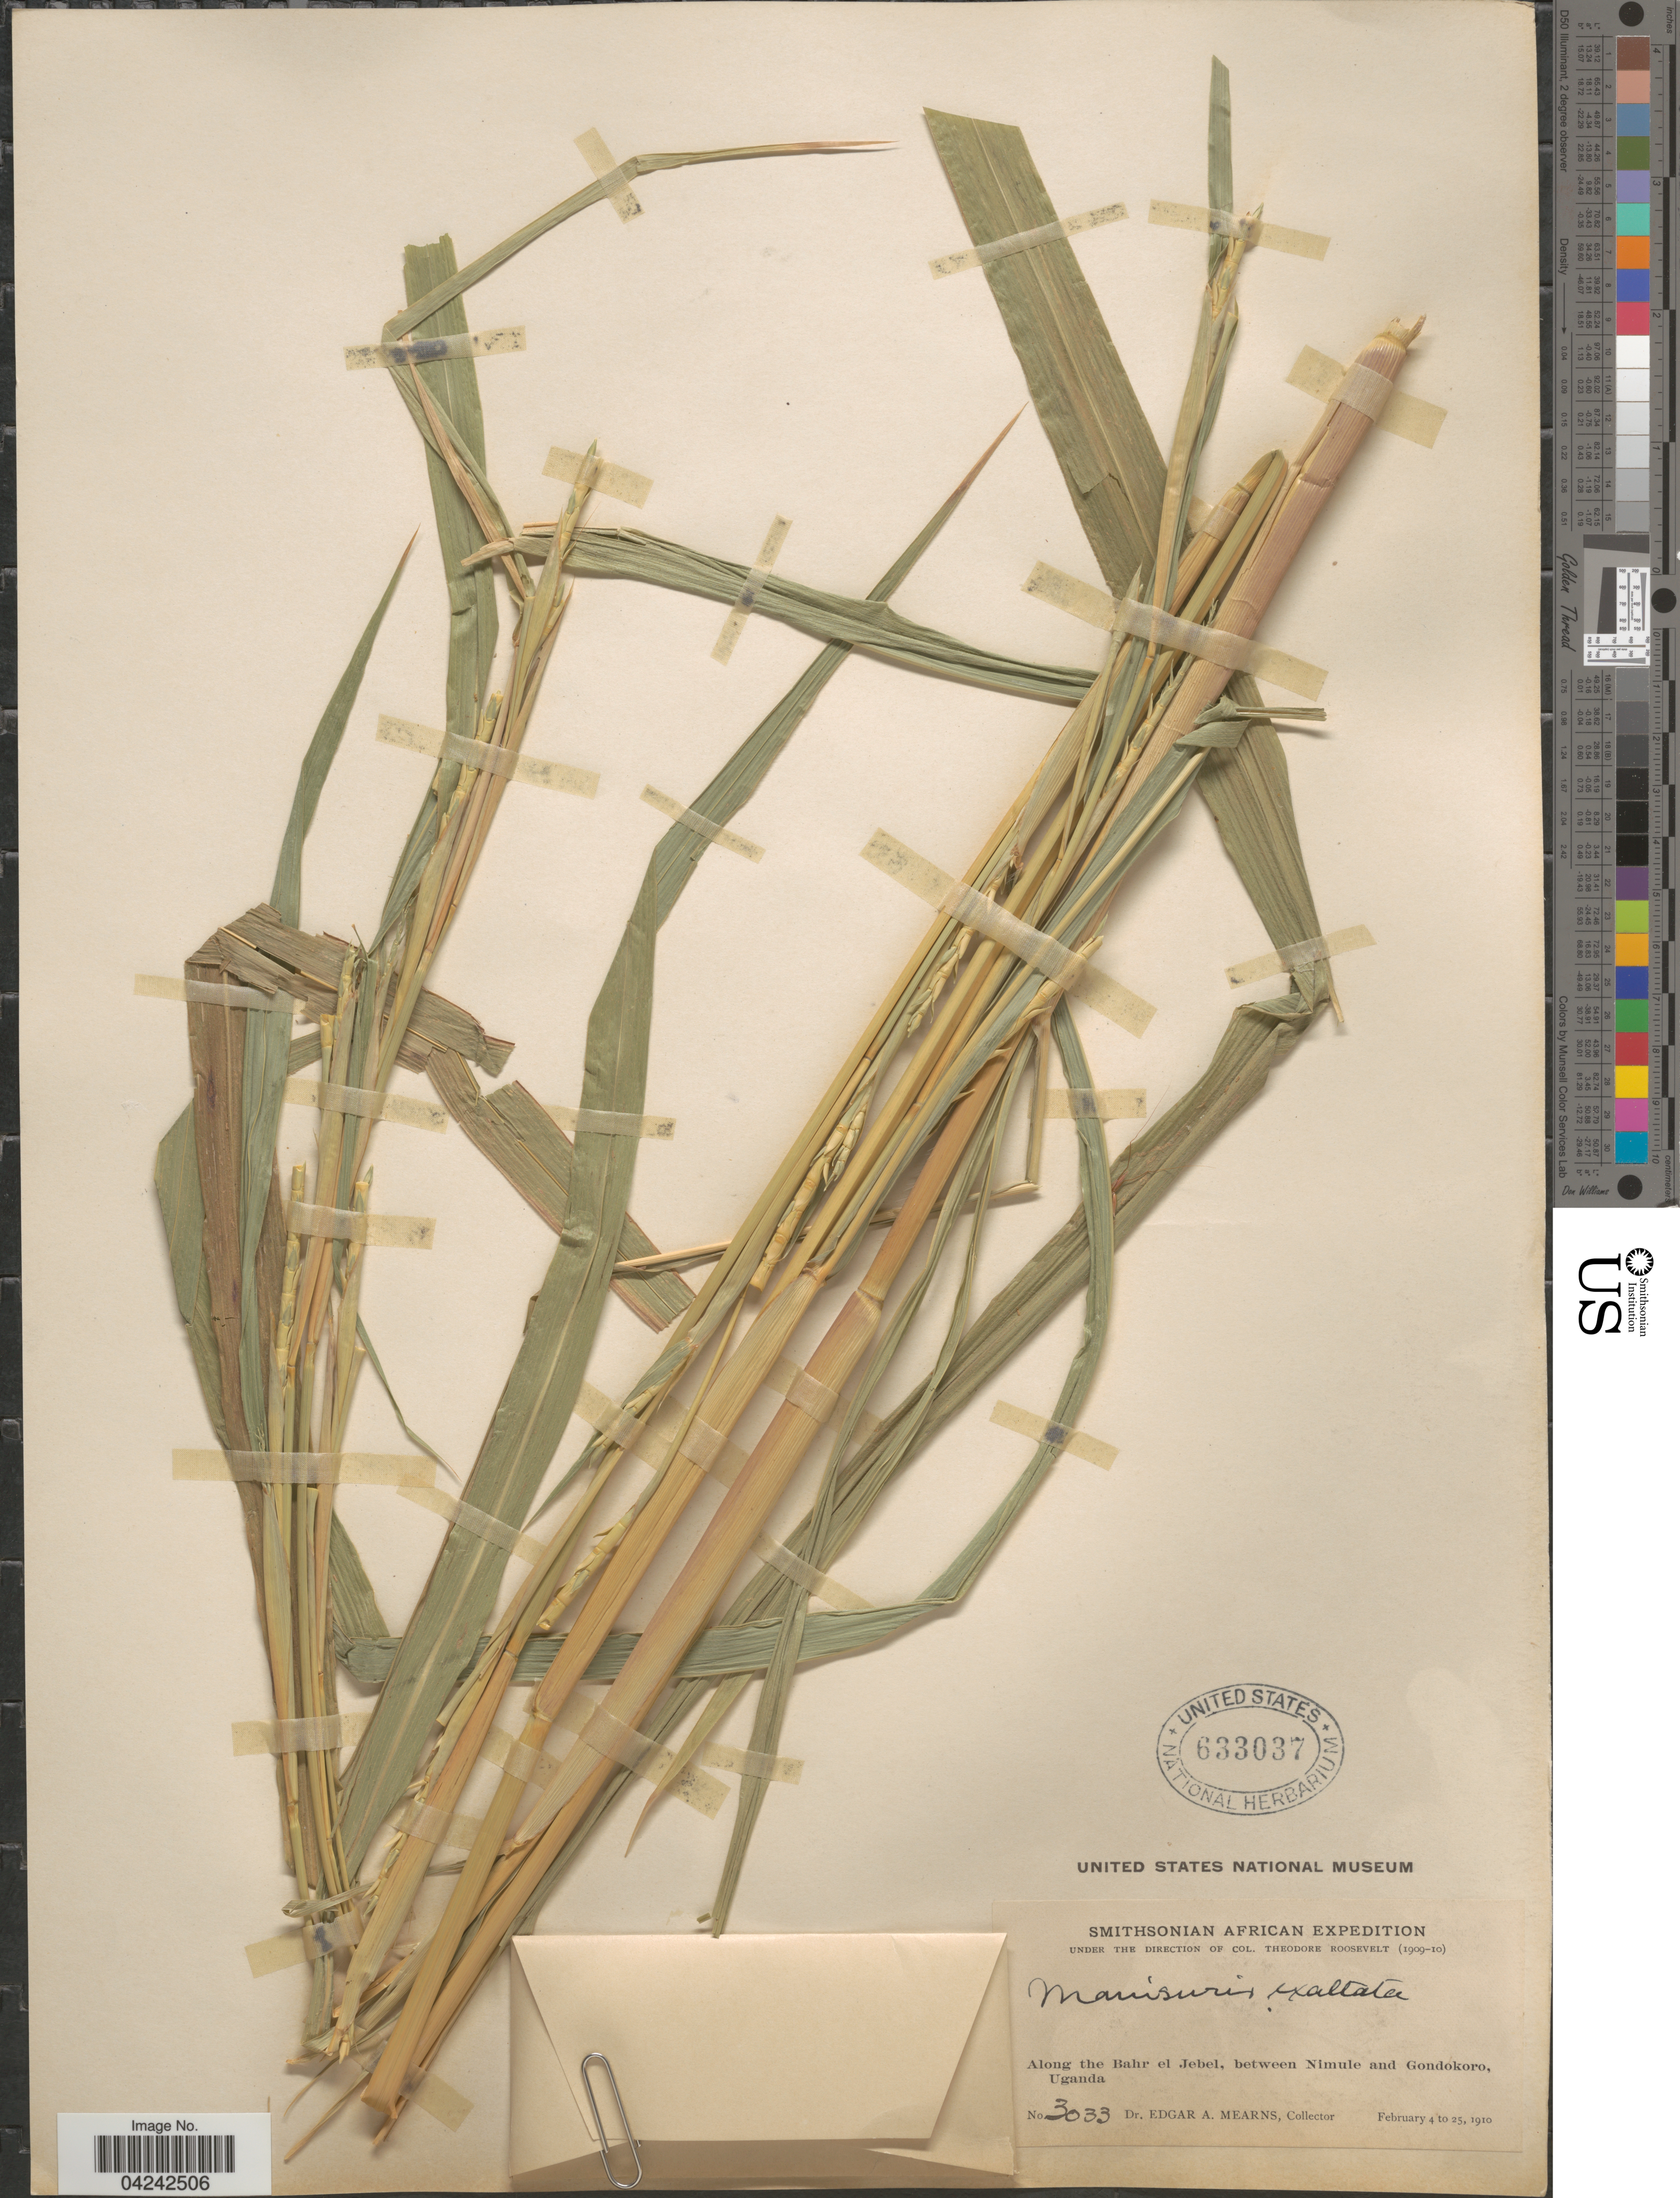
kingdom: Plantae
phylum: Tracheophyta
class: Liliopsida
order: Poales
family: Poaceae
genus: Rottboellia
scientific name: Rottboellia cochinchinensis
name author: (Lour.) Clayton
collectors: E. A. Mearns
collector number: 3033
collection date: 1910-02-04/1910-02-25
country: Uganda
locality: Smithsonian African Expedition. Along the Bahr el Jebel, between Nimule and Gondokoro.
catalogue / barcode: US 633037